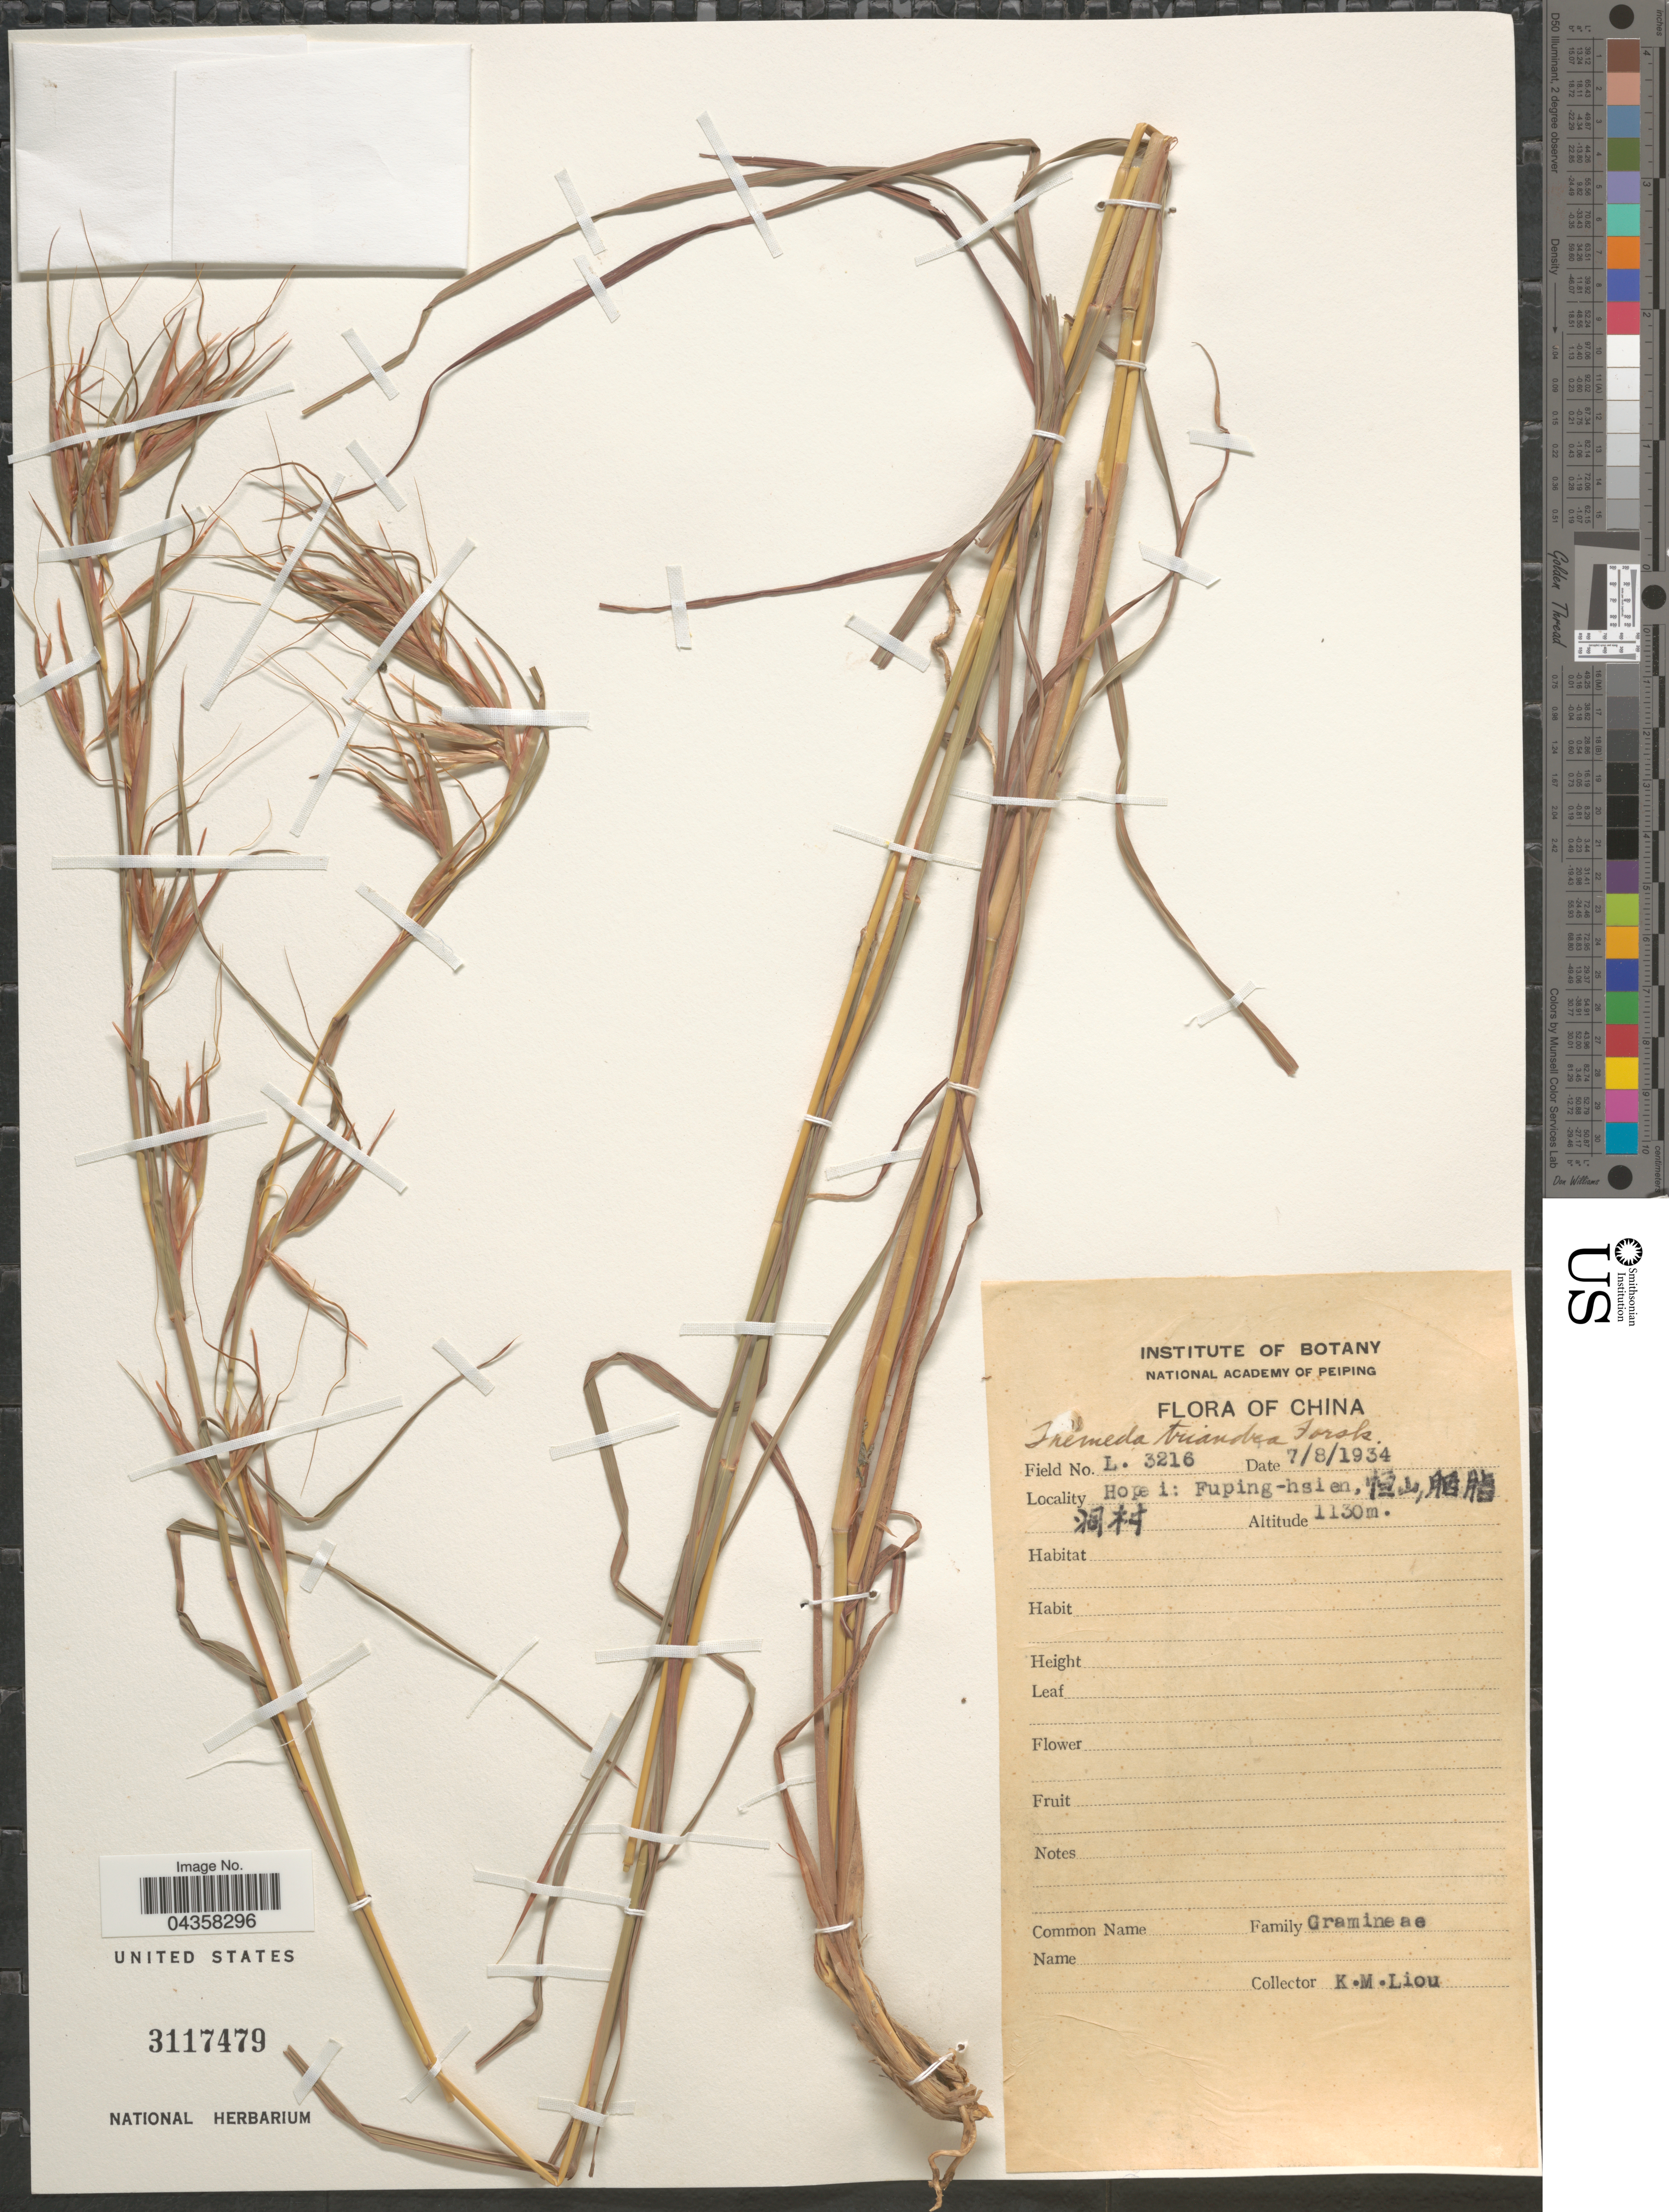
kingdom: Plantae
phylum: Tracheophyta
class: Liliopsida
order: Poales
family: Poaceae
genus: Themeda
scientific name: Themeda triandra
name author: Forssk.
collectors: K. M. Liou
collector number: L.3216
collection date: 1934-08-07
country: China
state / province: Hebei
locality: Hopei: Fuping-hsien, x.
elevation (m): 1130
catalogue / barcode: US 3117479